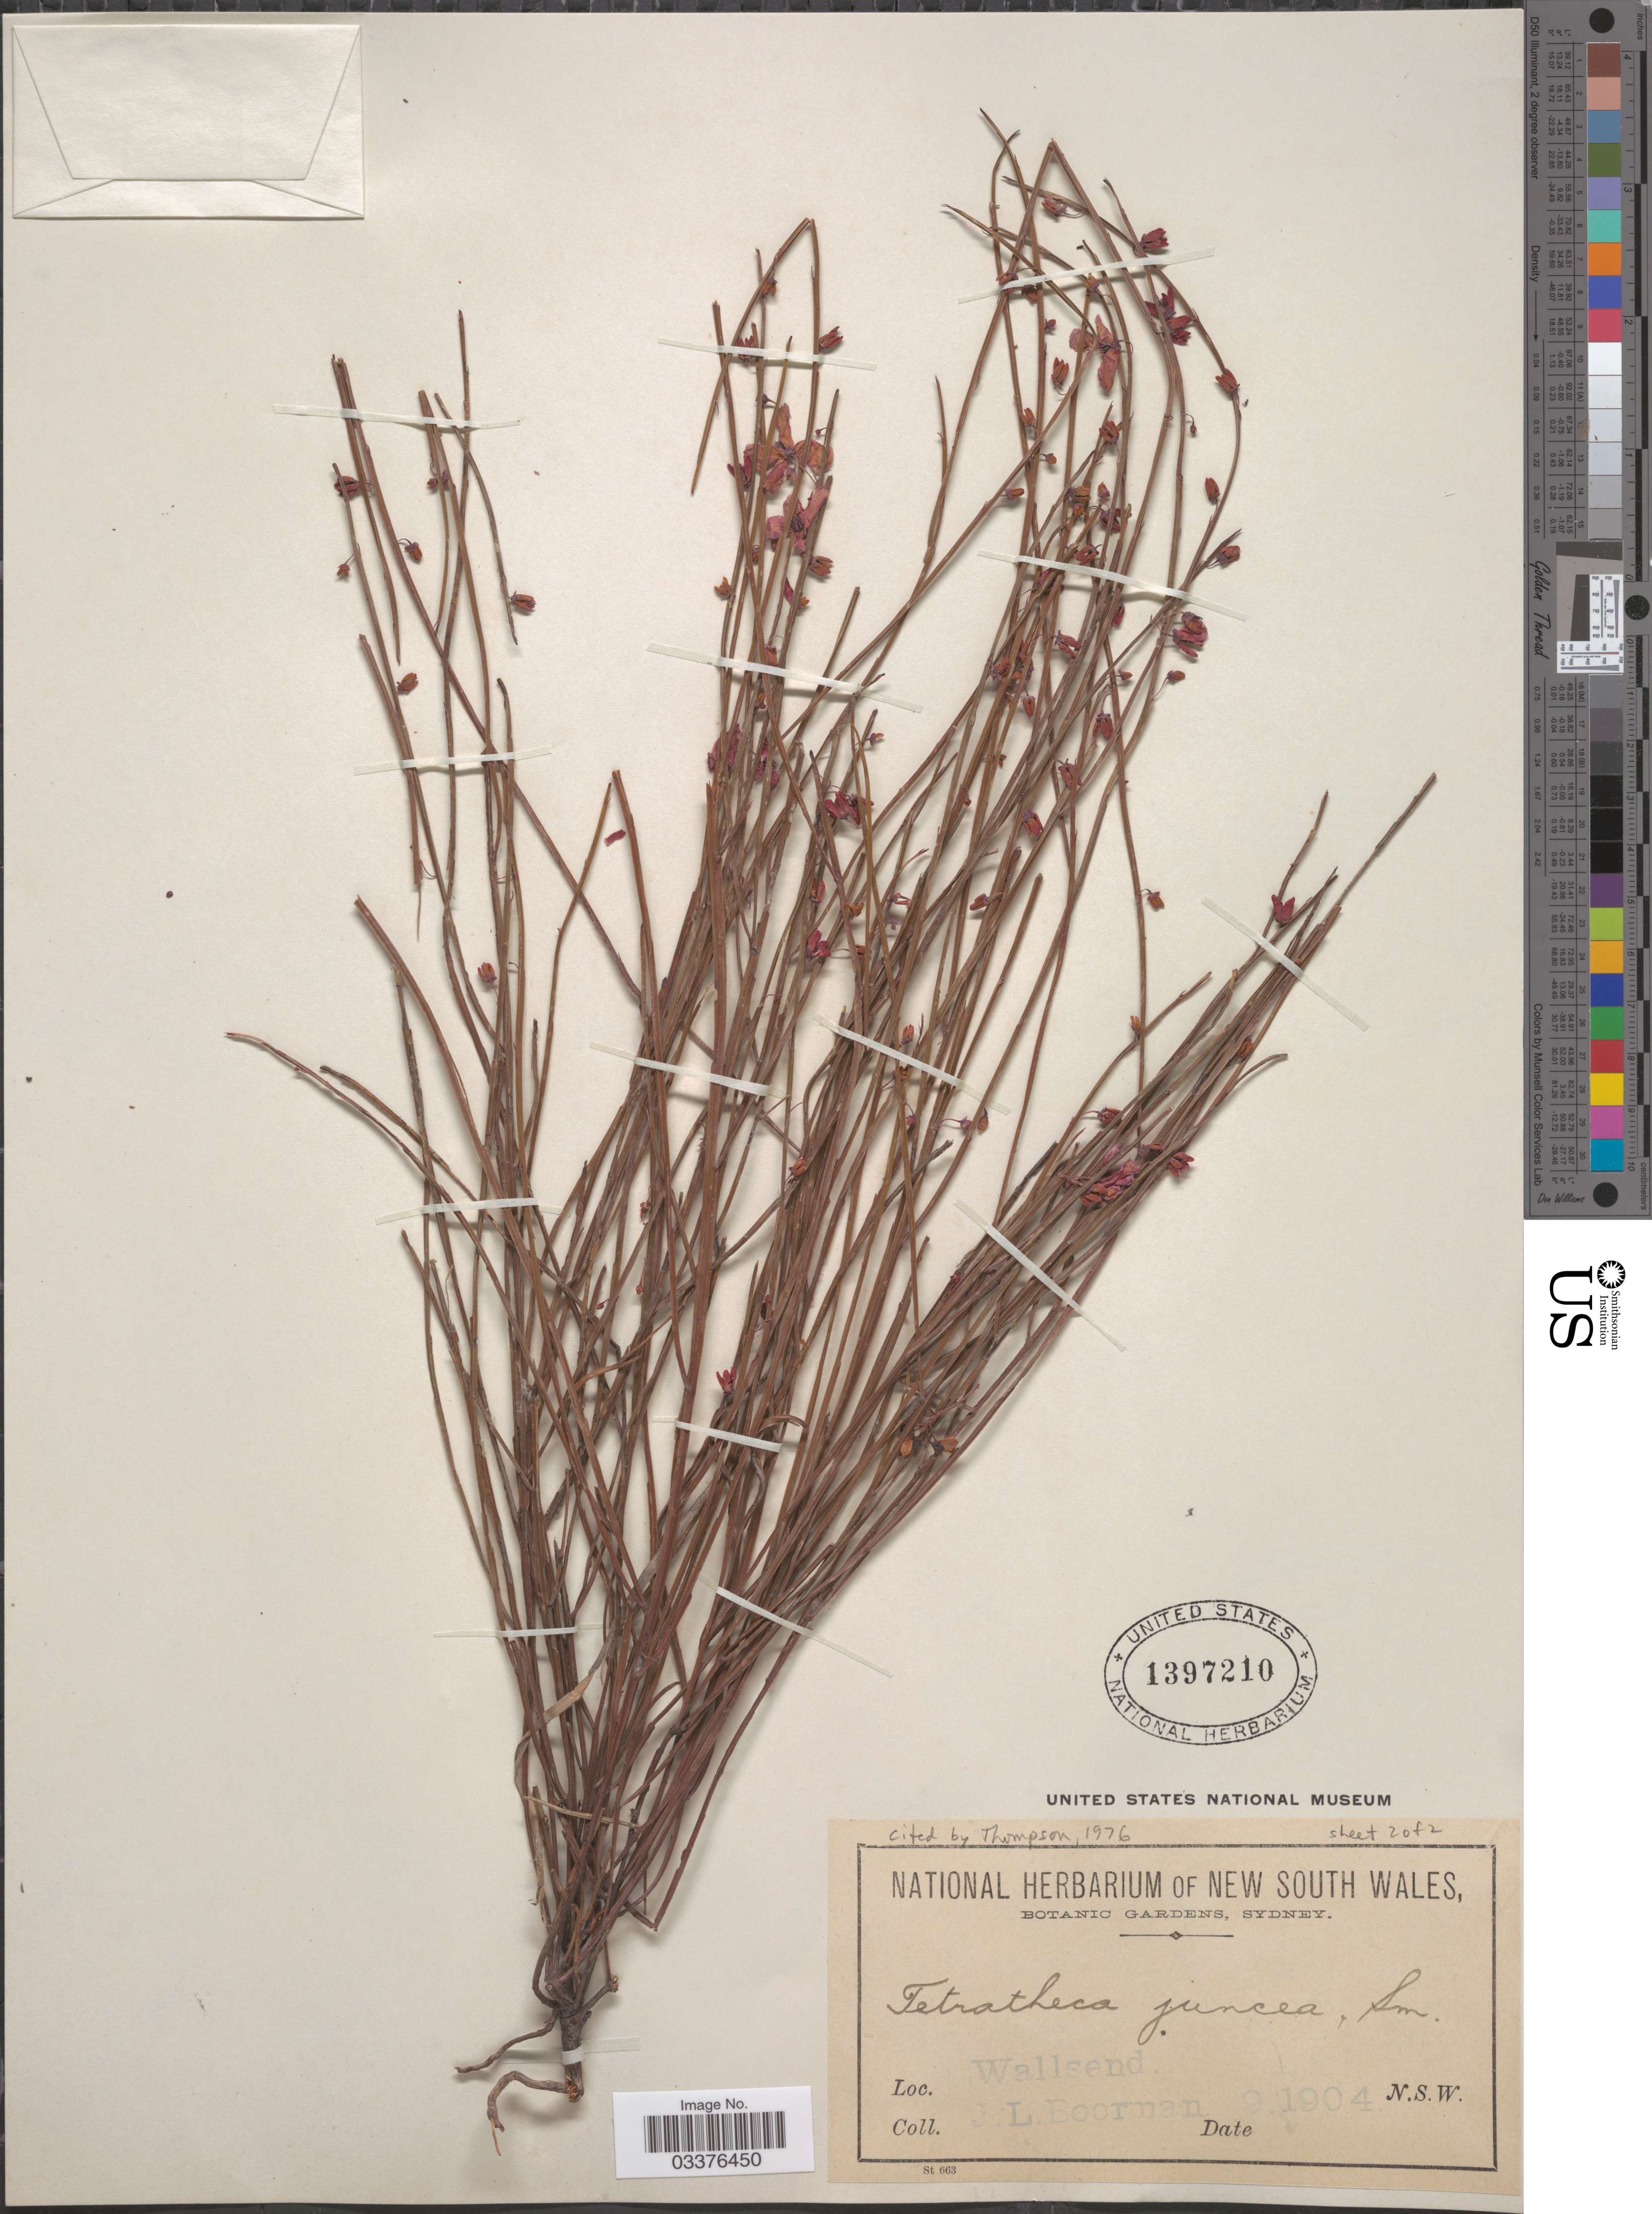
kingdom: Plantae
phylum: Tracheophyta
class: Magnoliopsida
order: Oxalidales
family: Elaeocarpaceae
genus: Tetratheca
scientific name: Tetratheca juncea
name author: Sm.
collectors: J. Boorman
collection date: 1904-09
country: Australia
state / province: New South Wales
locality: Wallsend.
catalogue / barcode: US 1397210